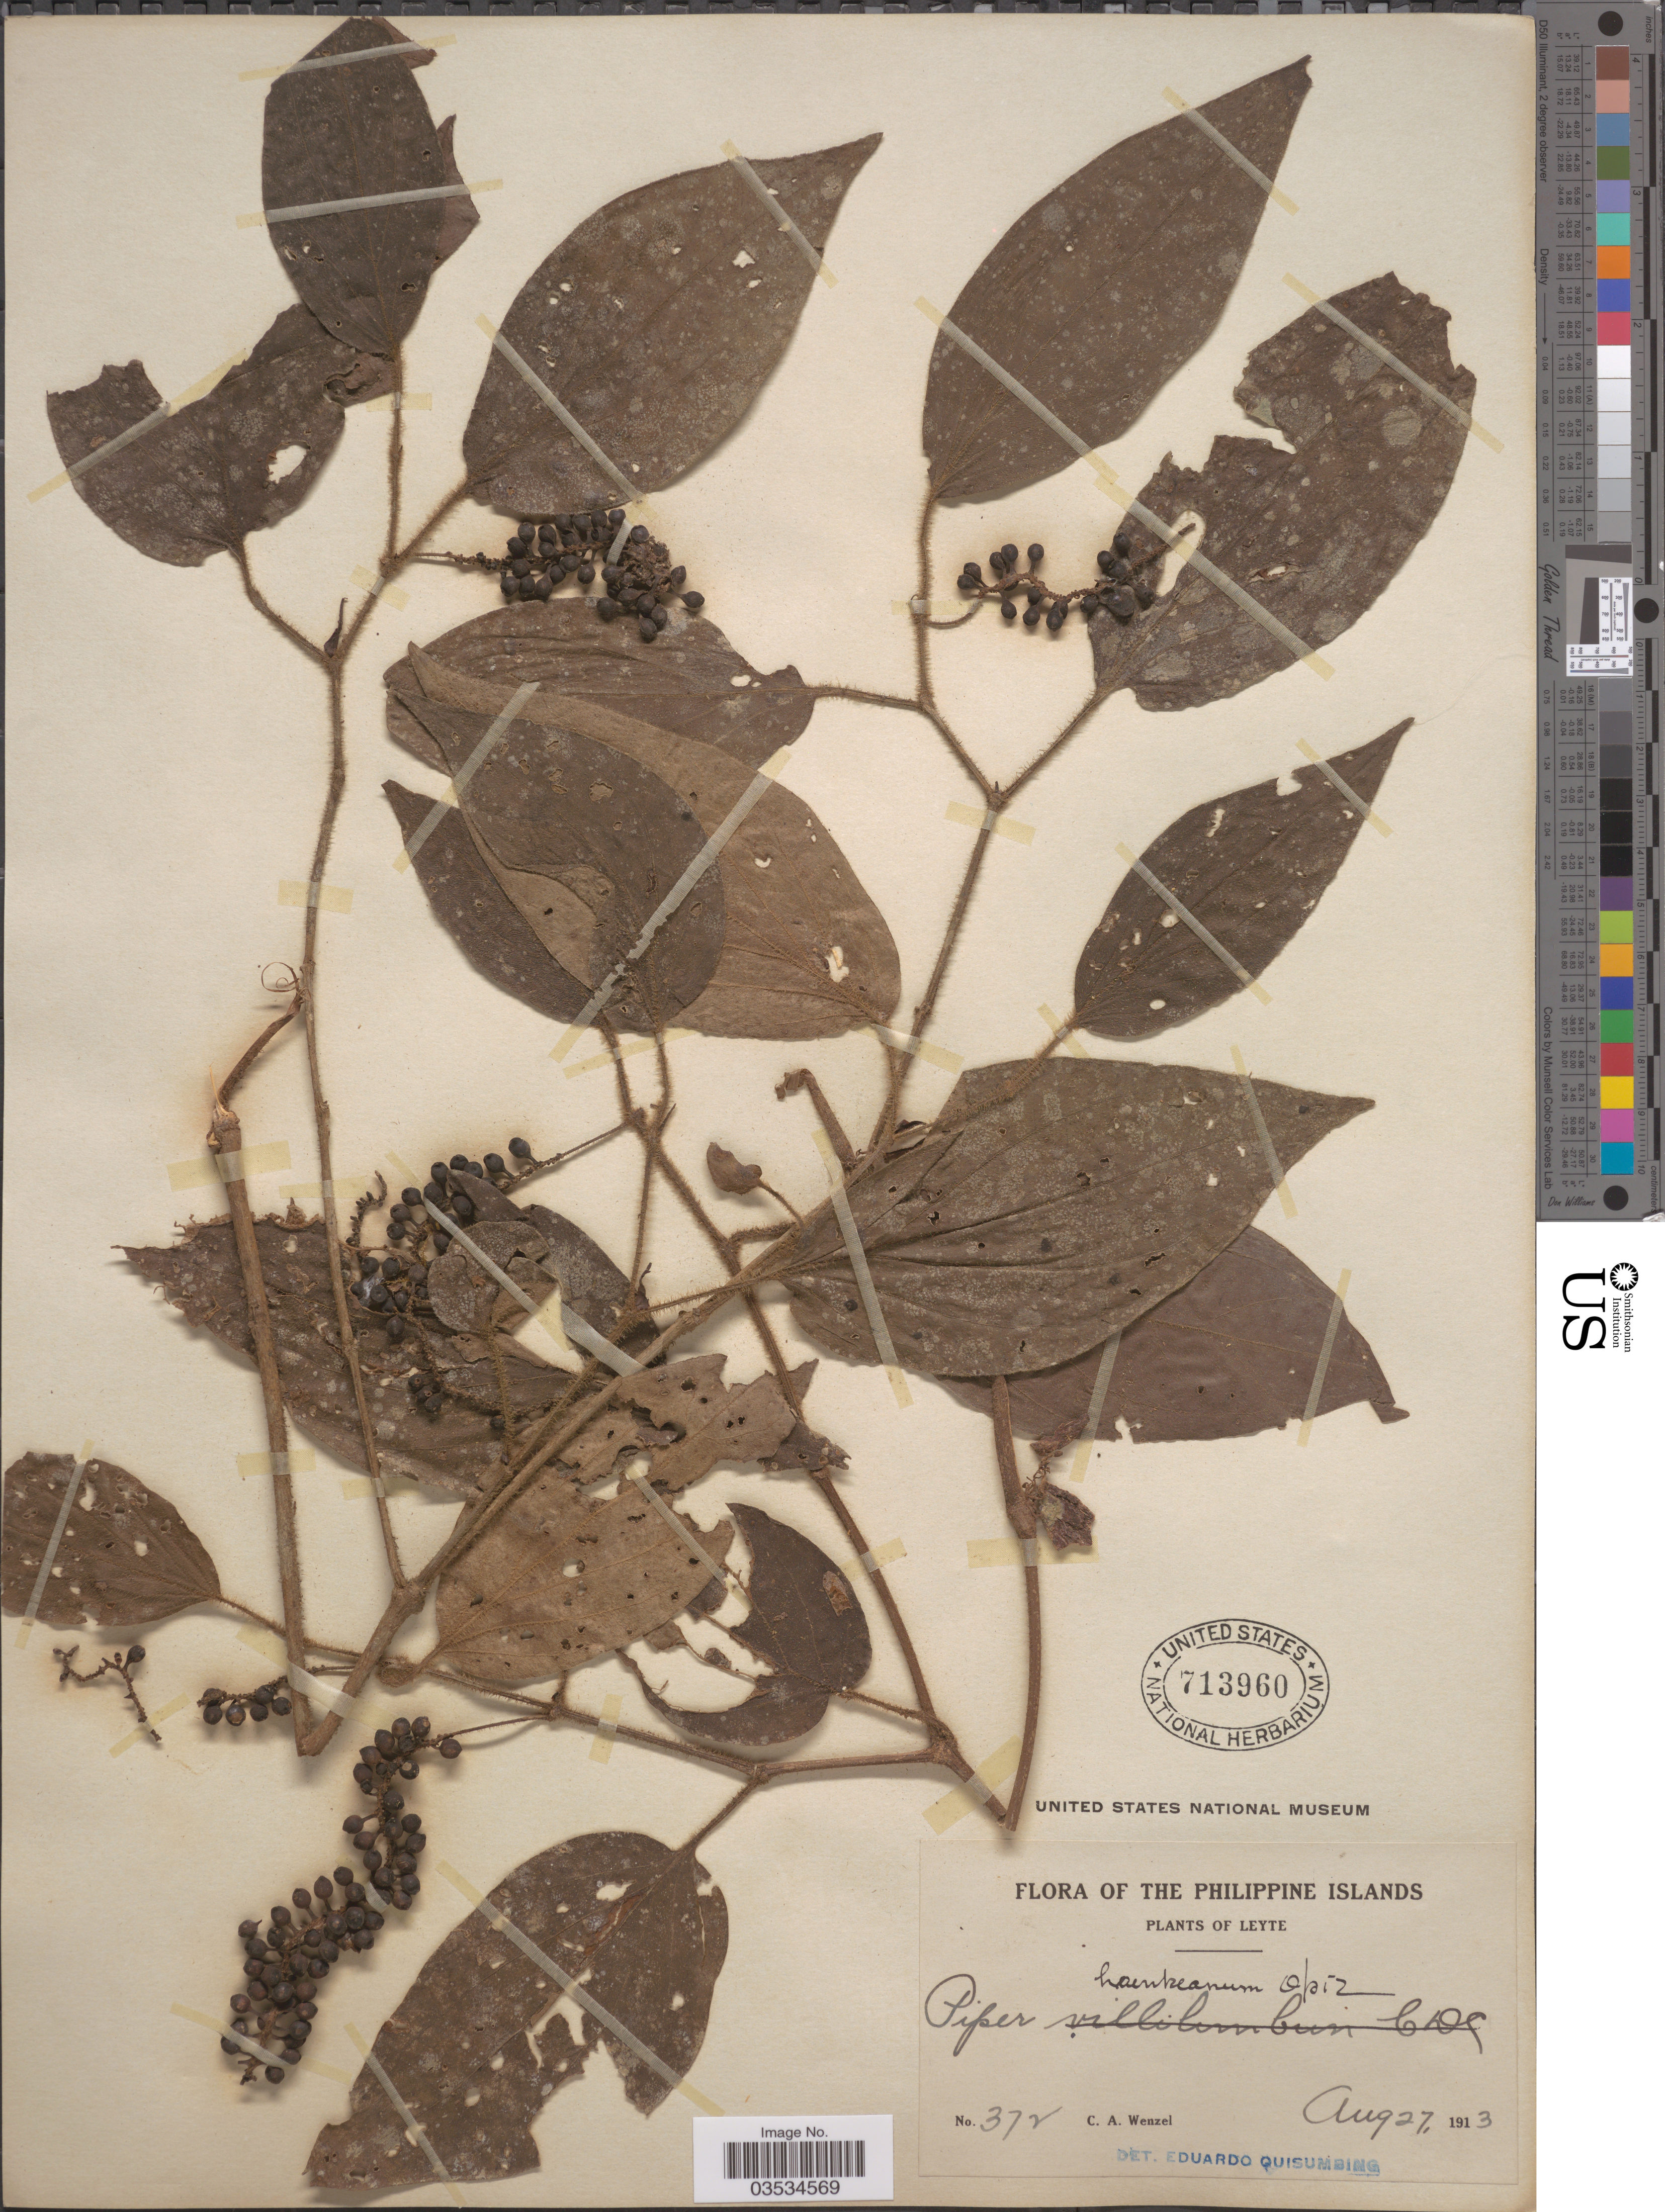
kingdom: Plantae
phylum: Tracheophyta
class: Magnoliopsida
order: Piperales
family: Piperaceae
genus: Piper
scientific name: Piper haenkeanum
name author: Opiz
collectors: C. Wenzel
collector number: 372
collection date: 1913-08-27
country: Philippines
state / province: Eastern Visayas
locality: The Philippine Islands. Leyte.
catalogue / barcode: US 713960